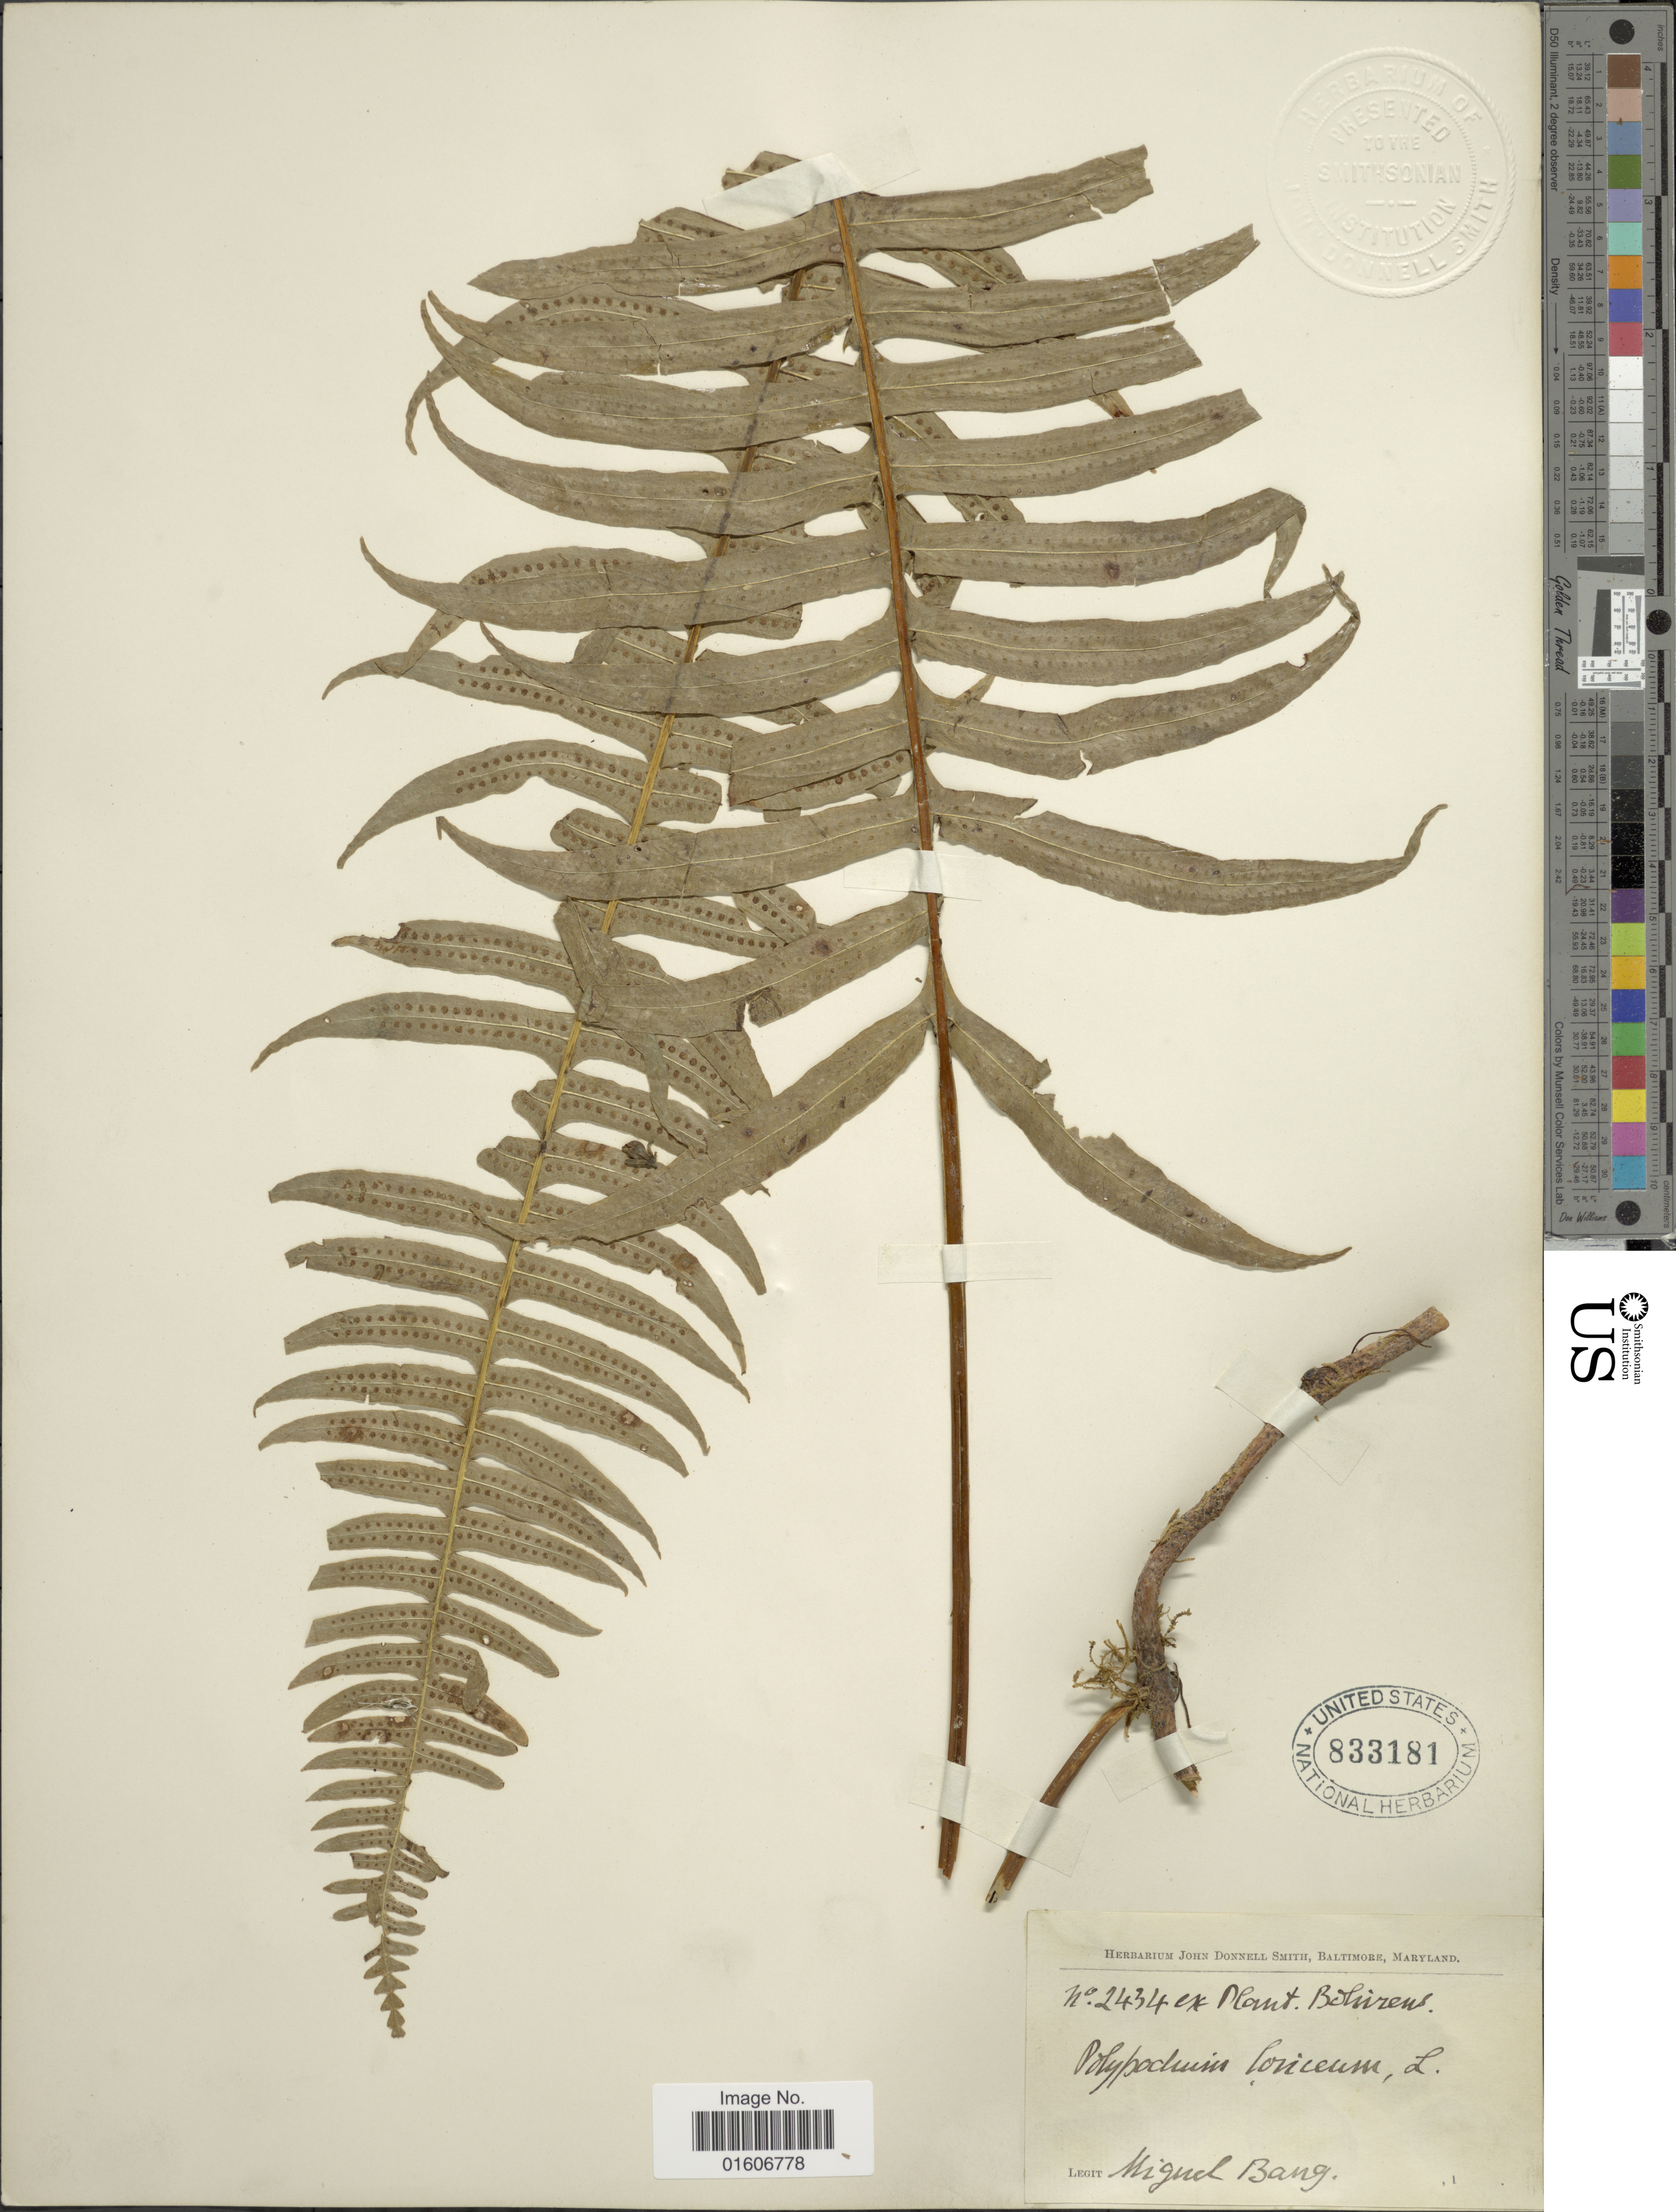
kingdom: Plantae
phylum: Tracheophyta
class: Polypodiopsida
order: Polypodiales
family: Polypodiaceae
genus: Serpocaulon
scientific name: Serpocaulon loriceum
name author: (L.) A.R. Sm.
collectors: M. Bang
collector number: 2434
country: Bolivia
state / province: La Paz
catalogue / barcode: US 833181